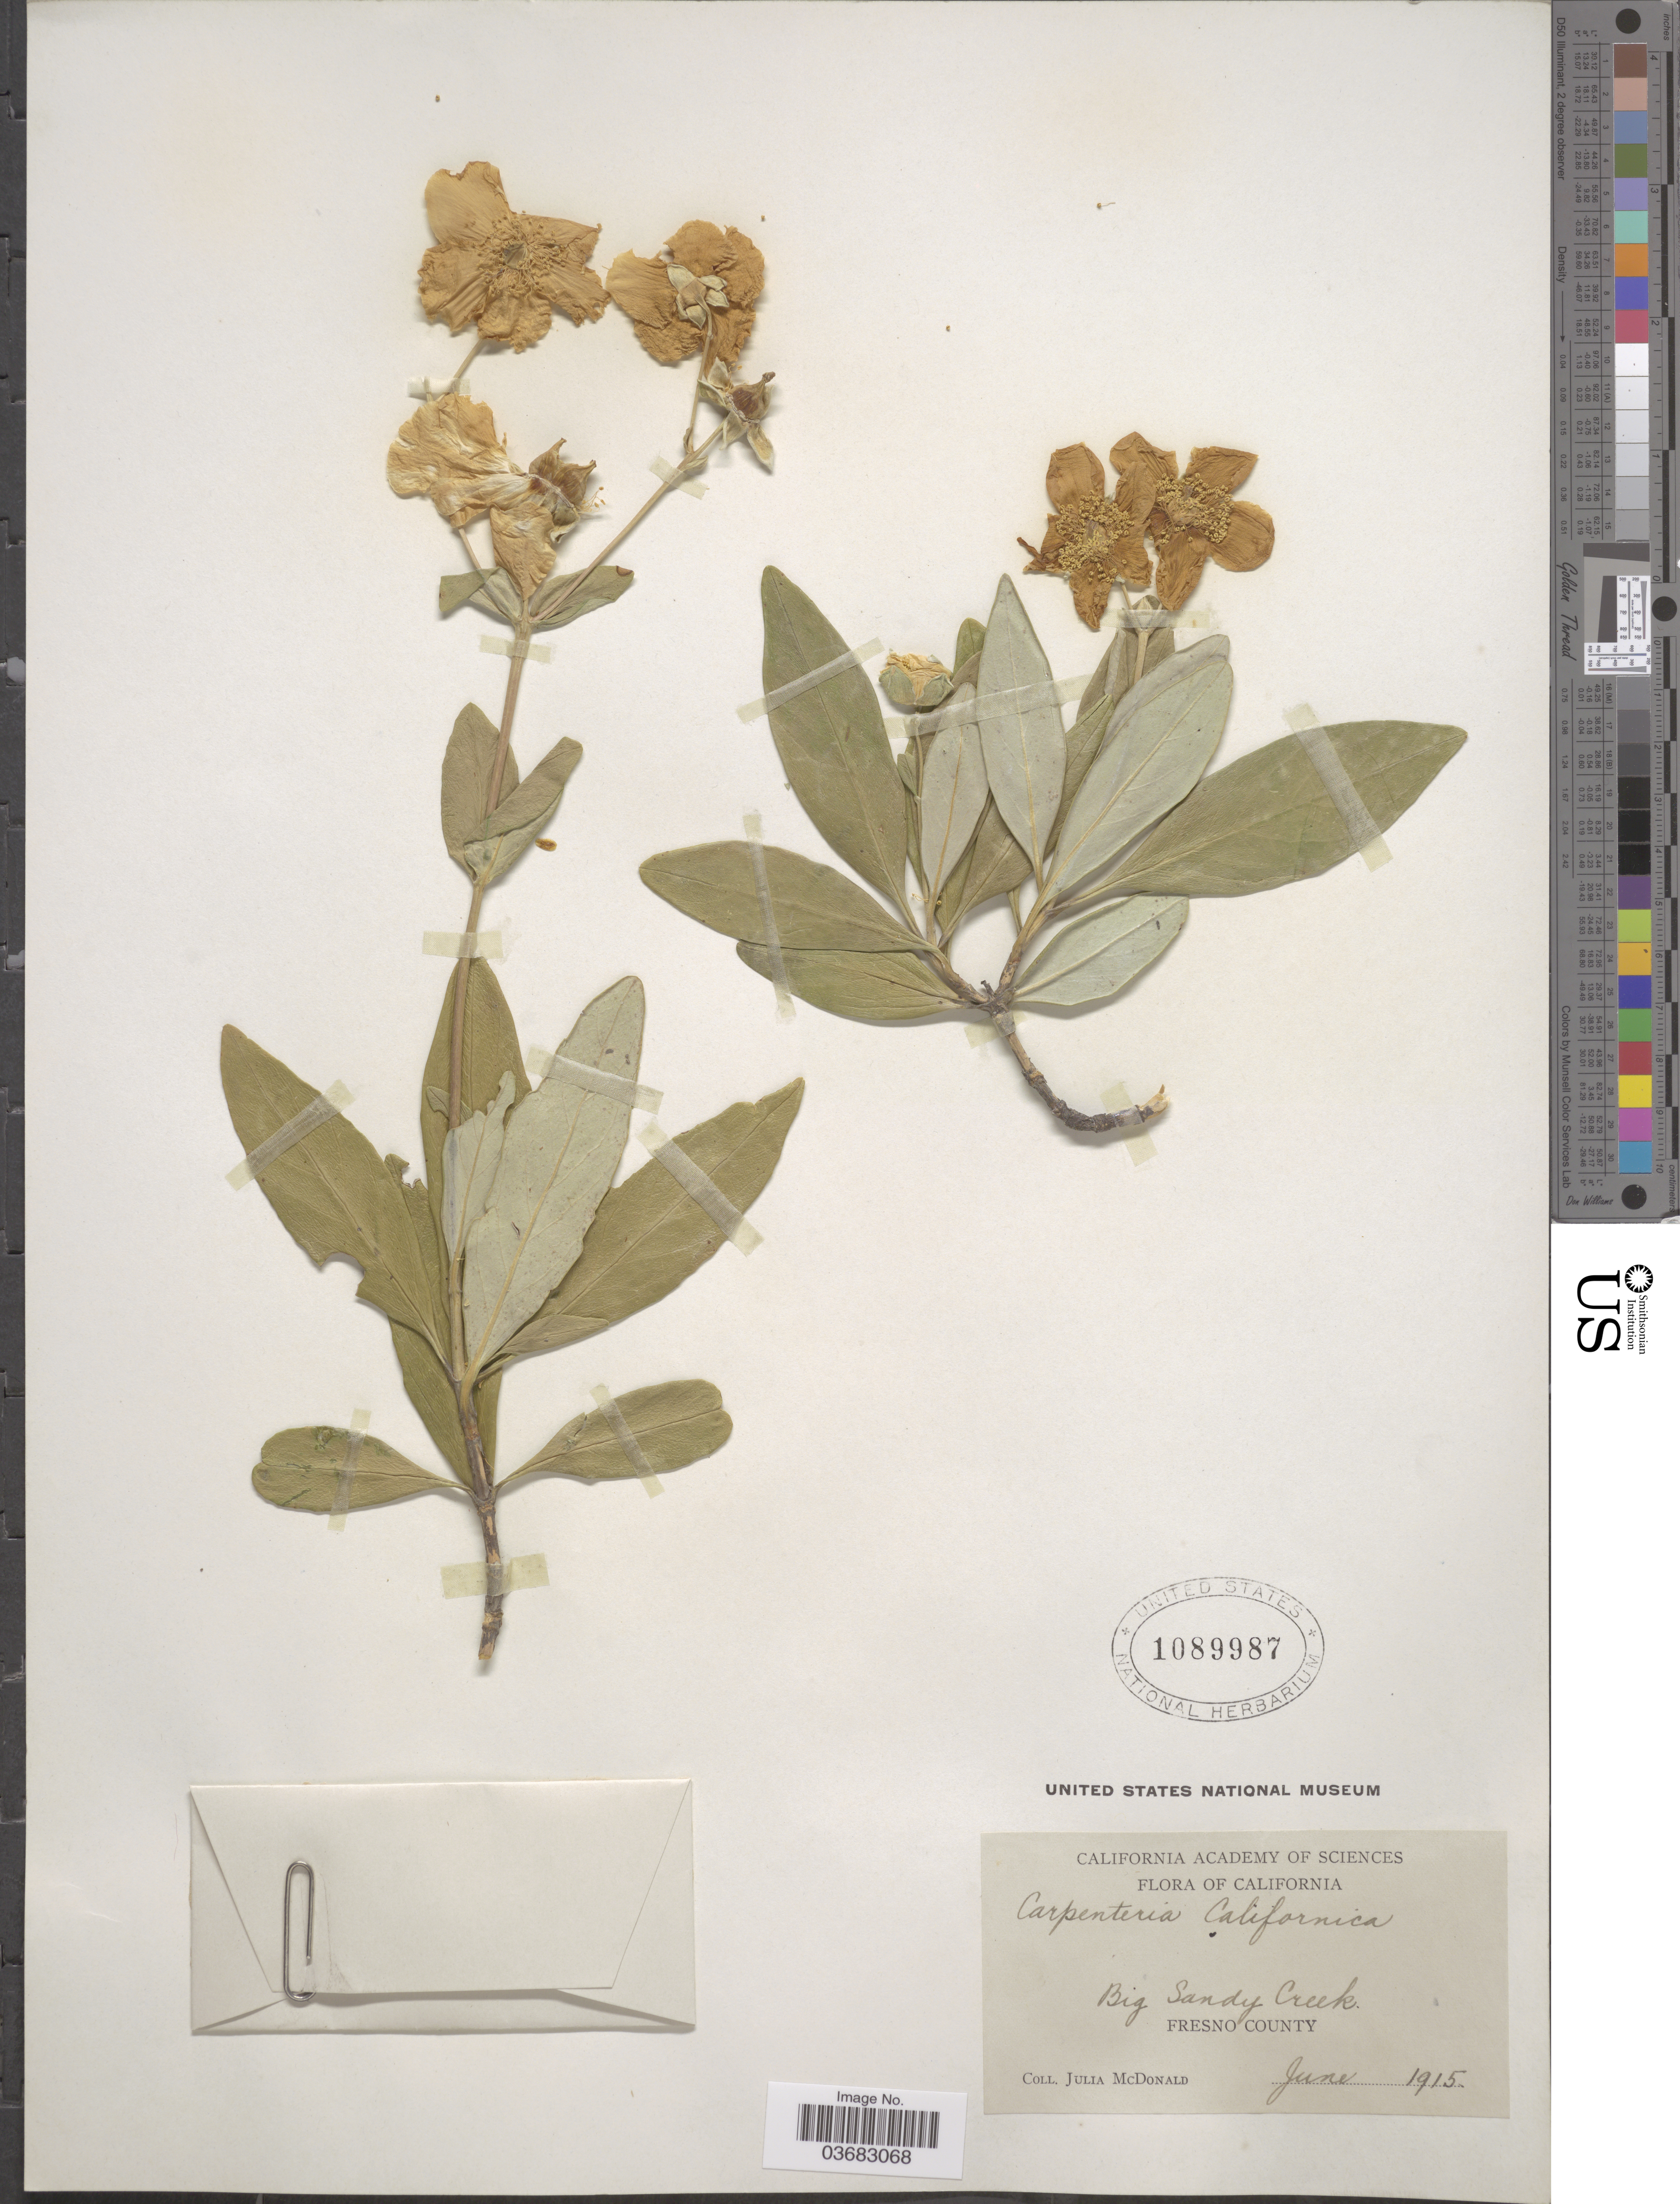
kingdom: Plantae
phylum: Tracheophyta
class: Magnoliopsida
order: Cornales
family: Hydrangeaceae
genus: Carpenteria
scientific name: Carpenteria californica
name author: Torr.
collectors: J. McDonald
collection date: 1915-06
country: United States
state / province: California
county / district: Fresno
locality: Big Sandy Creek. Fresno County.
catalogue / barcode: US 1089987